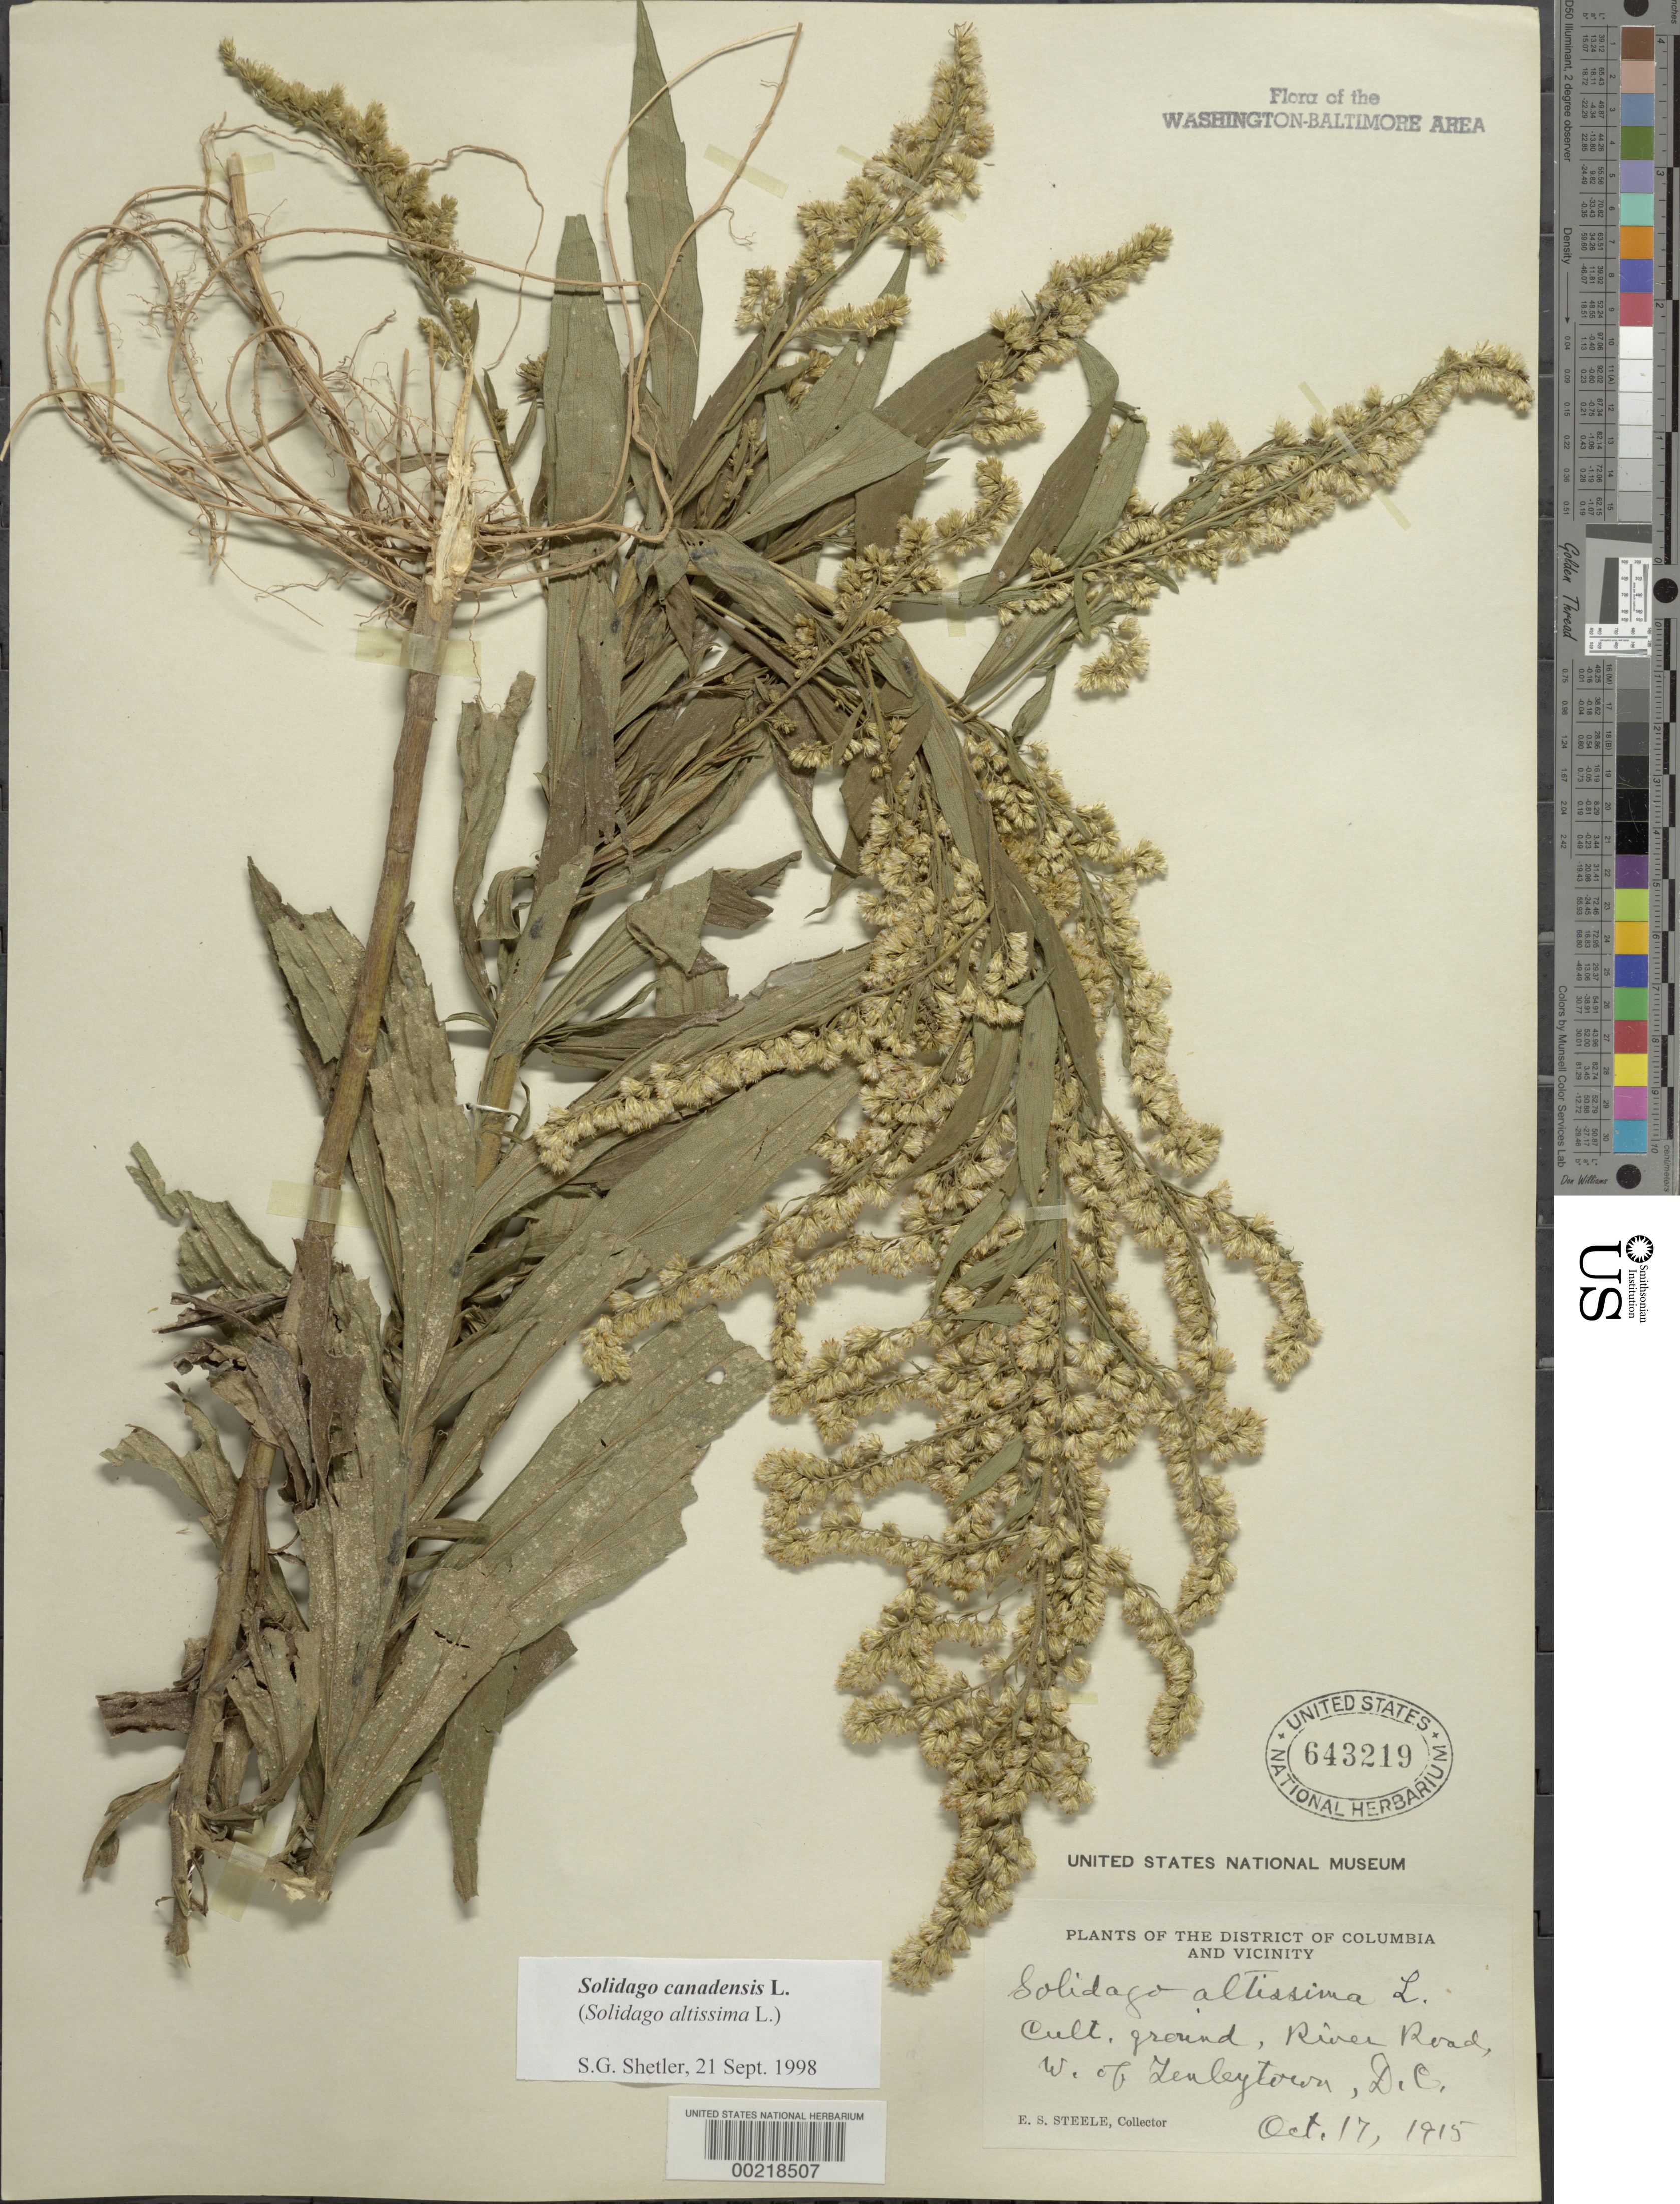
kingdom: Plantae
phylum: Tracheophyta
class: Magnoliopsida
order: Asterales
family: Asteraceae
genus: Solidago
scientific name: Solidago canadensis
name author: L.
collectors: E. Steele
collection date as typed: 17 Oct 1915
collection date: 1915-10-17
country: United States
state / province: District of Columbia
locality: River Road west of Tenleytown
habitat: Cultivated ground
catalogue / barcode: US 643219